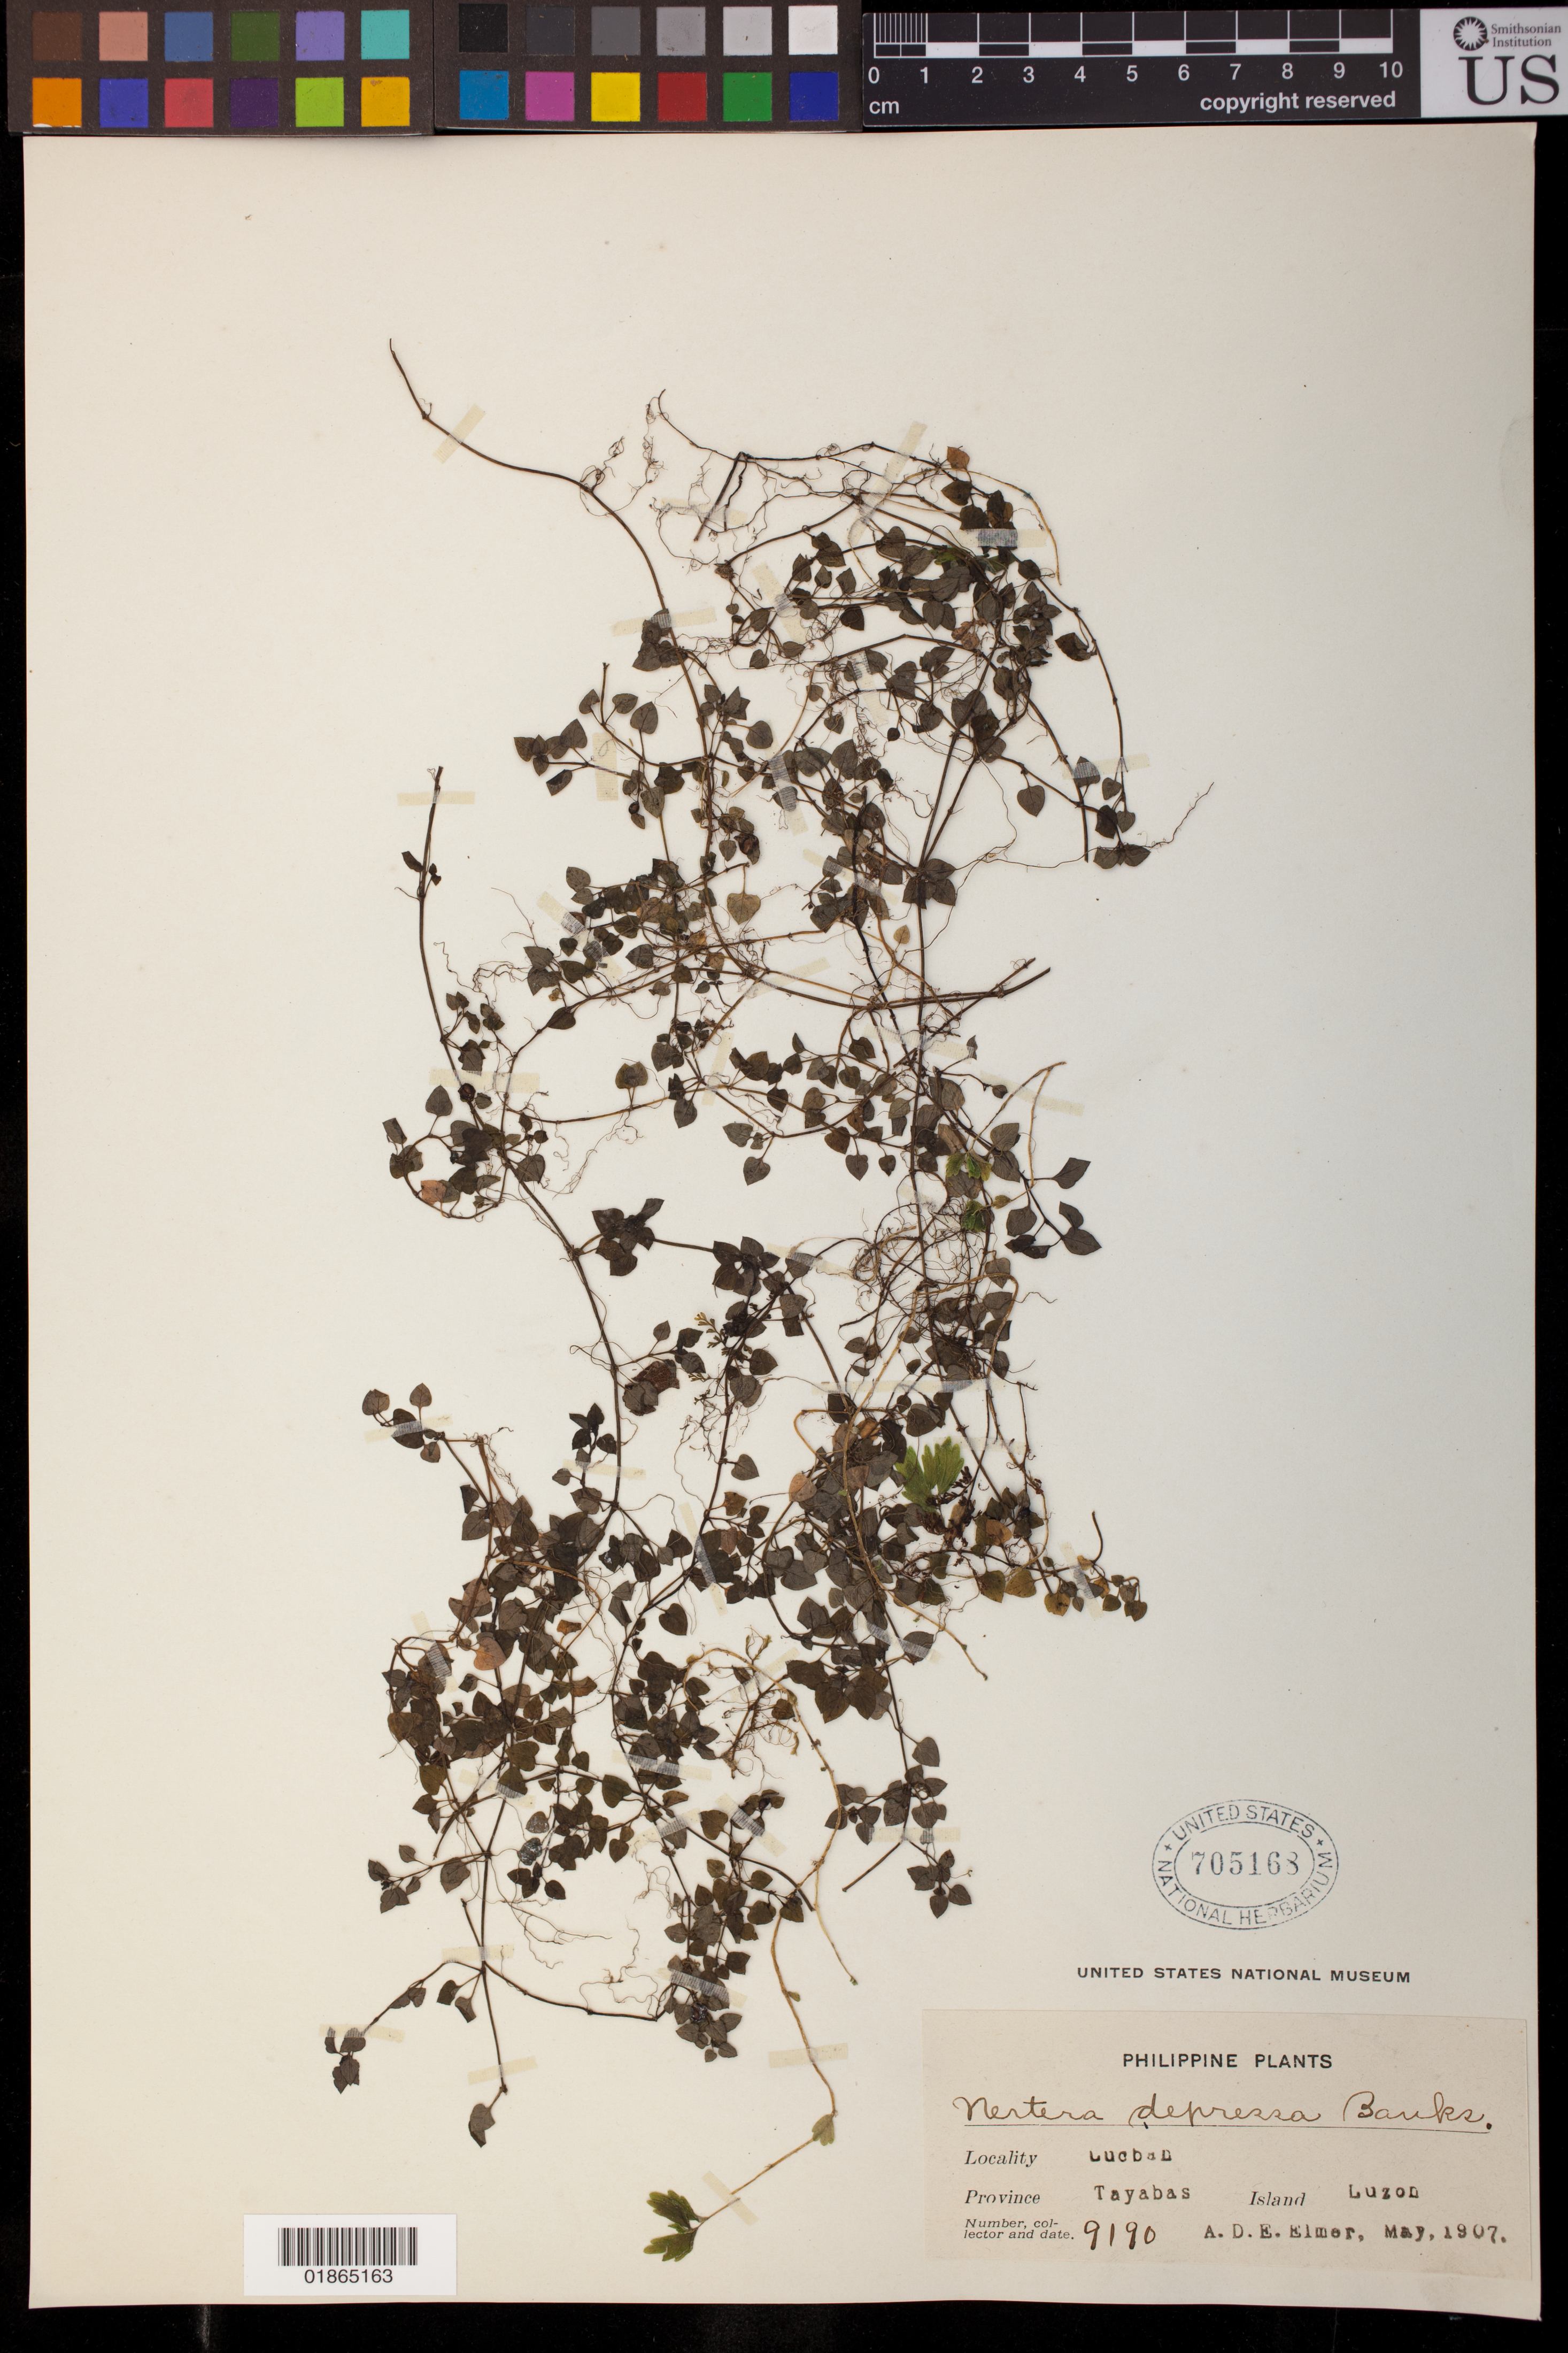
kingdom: Plantae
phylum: Tracheophyta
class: Magnoliopsida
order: Gentianales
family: Rubiaceae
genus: Nertera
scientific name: Nertera depressa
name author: Banks & Sol. ex Gaertn.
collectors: A. D. E. Elmer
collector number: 9190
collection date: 1907-05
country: Philippines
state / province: Calabarzon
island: Luzon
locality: Lucban, Tayabas Province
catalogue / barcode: US 705168